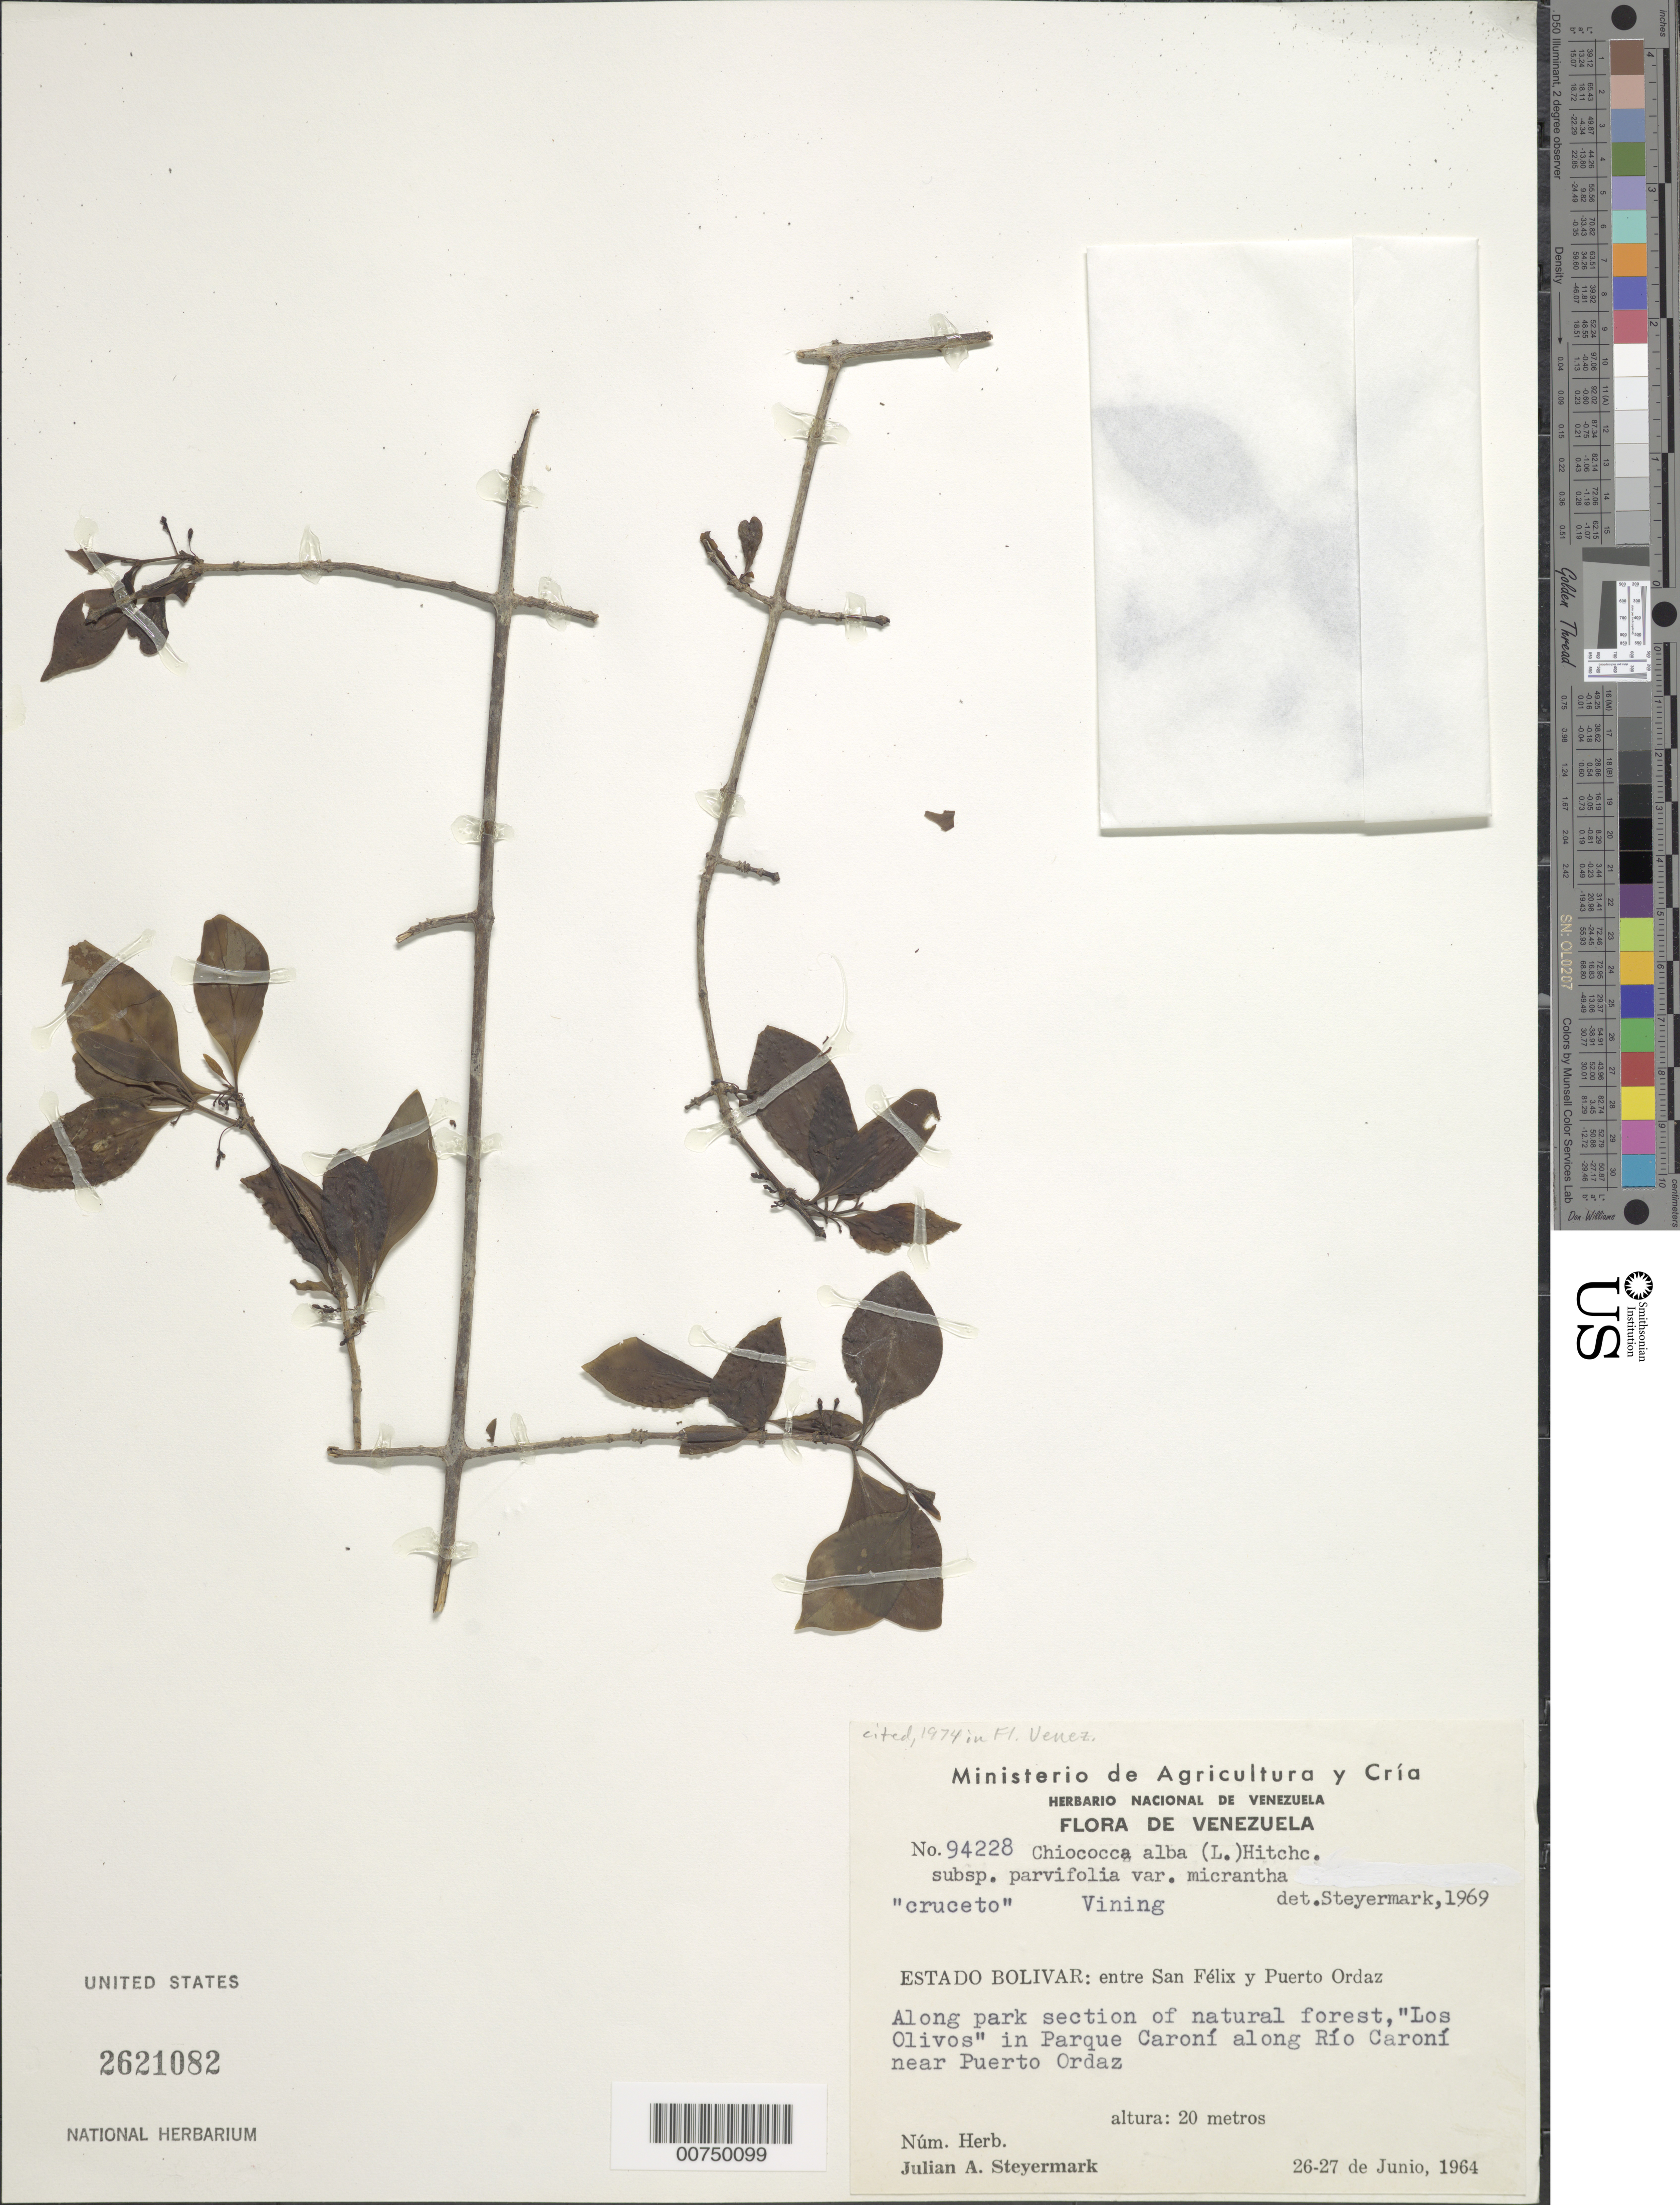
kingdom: Plantae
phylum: Tracheophyta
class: Magnoliopsida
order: Gentianales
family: Rubiaceae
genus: Chiococca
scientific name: Chiococca alba subsp. parvifolia var. micrantha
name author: (L.) Hitchc.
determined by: Steyermark, Julian A., (VEN)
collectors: J. Steyermark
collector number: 94228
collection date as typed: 26-Jun-64 to 27-Jun-64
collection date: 1964-06-26/1964-06-27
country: Venezuela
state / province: Bolívar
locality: San Félix to Puerto Ordaz; "Los Olivos" (Olive trees), Parque Caroní along Río Caroní, near Puerto Ordaz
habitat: Along park section of natural forest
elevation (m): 20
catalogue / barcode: US 2621082